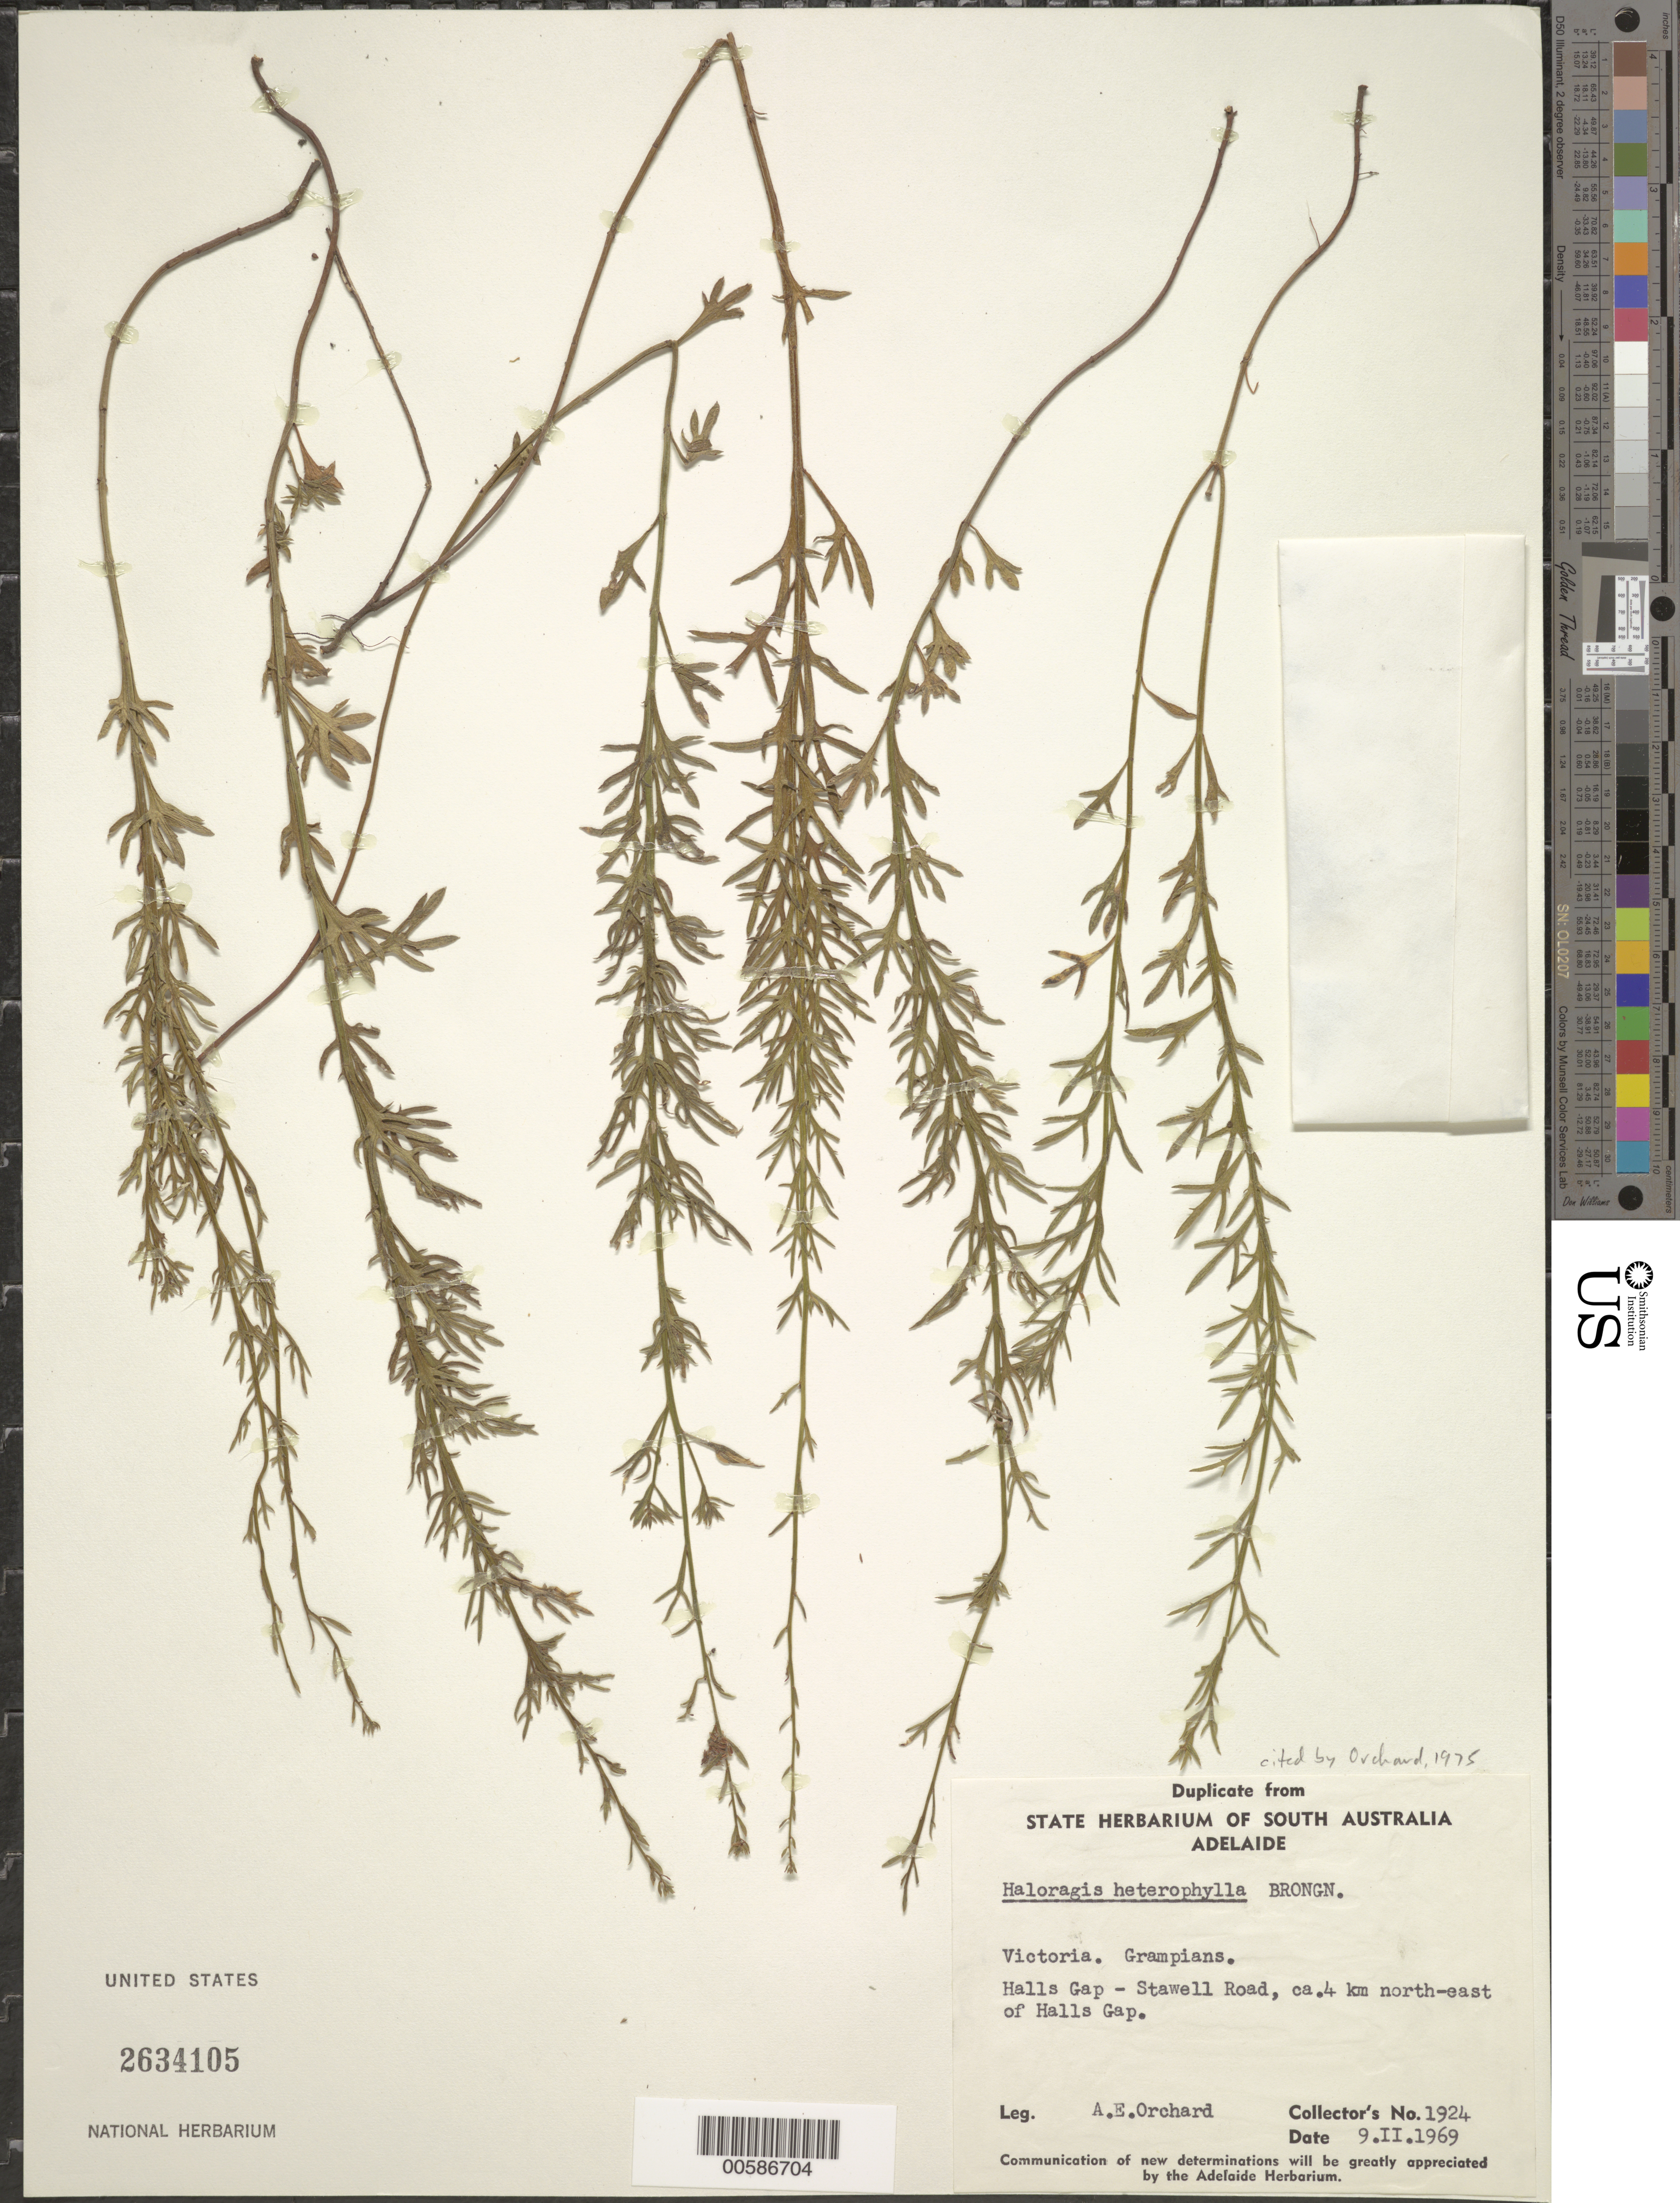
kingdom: Plantae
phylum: Tracheophyta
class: Magnoliopsida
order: Saxifragales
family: Haloragaceae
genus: Haloragis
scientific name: Haloragis heterophylla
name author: Brongn.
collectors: A. E. Orchard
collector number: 1924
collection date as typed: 09 Feb 1969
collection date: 1969-02-09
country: Australia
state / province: Victoria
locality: Grampians, Halls Gap, Stawell Road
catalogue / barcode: US 2634105